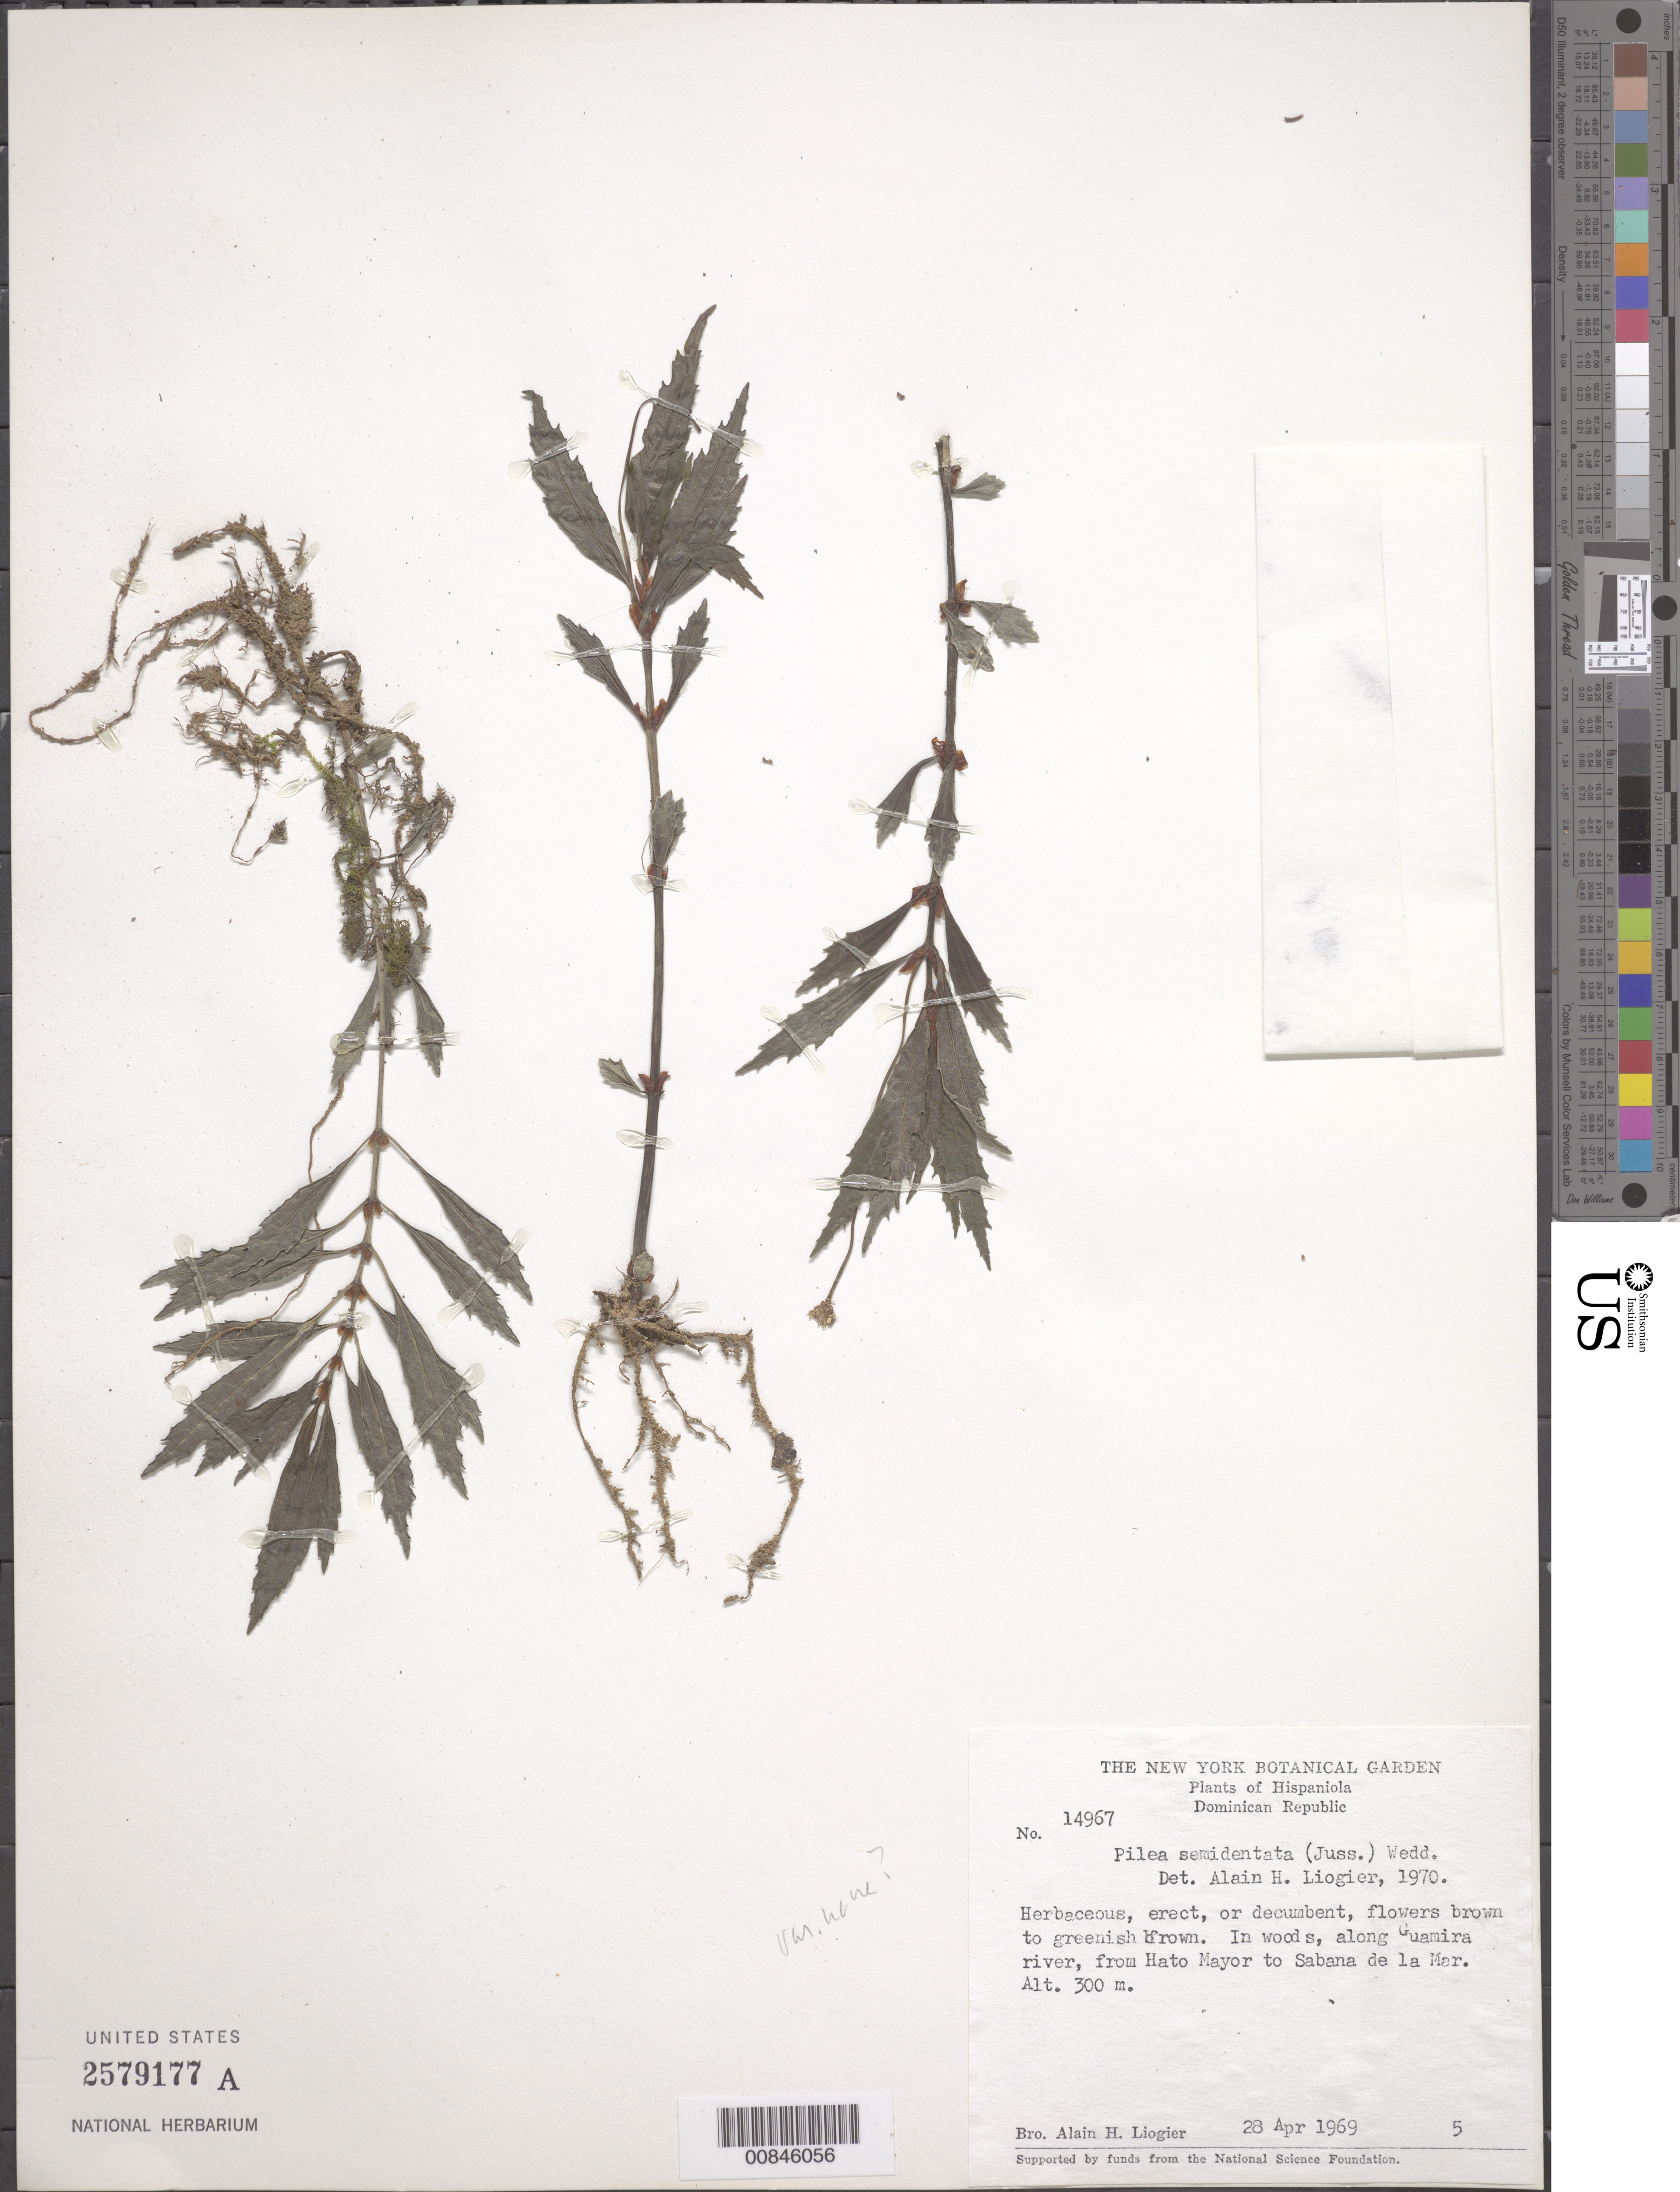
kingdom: Plantae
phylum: Tracheophyta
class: Magnoliopsida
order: Rosales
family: Urticaceae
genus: Pilea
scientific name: Pilea semidentata var. nana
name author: Urb.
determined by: Liogier, Alain H.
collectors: A. H. Liogier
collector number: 14967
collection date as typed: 28 Apr 1969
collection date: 1969-04-28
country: Dominican Republic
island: Hispaniola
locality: Along Guamira river, from Hato Mayor to Sabana de la Mar.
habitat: In woods along river.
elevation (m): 300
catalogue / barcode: US 2579177A